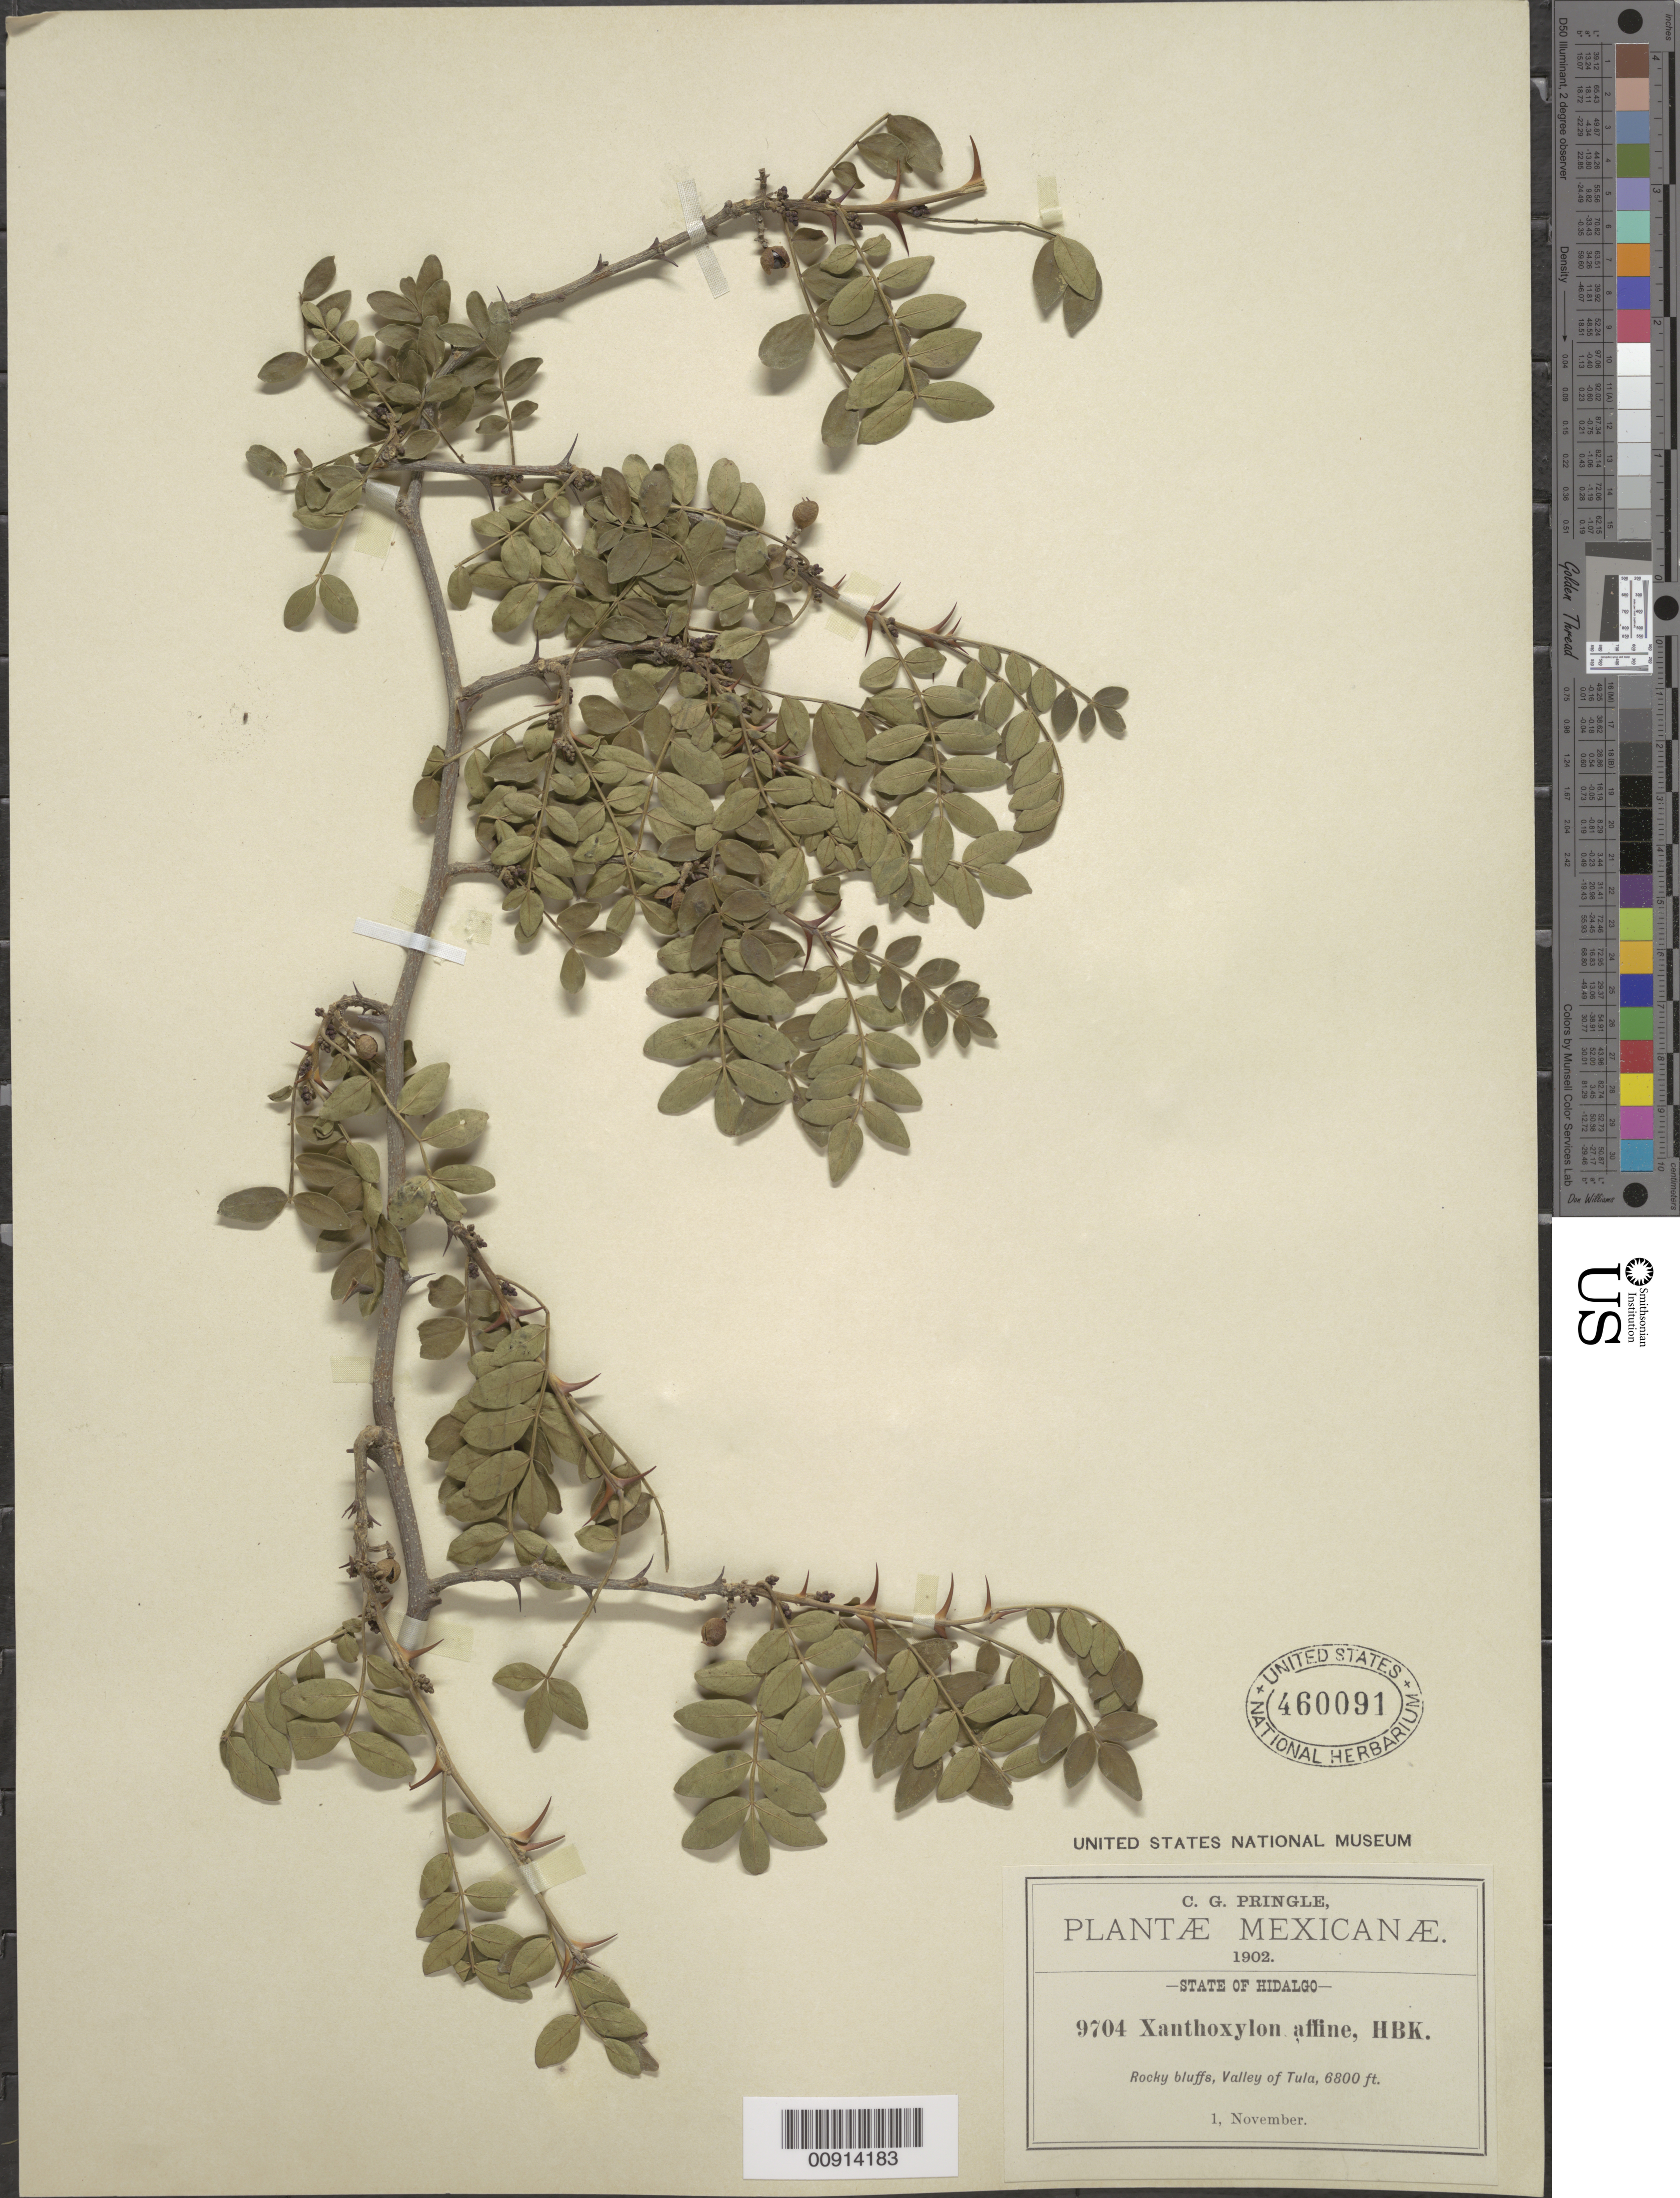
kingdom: Plantae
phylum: Tracheophyta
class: Magnoliopsida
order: Sapindales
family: Rutaceae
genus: Zanthoxylum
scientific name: Zanthoxylum affine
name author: Kunth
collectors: C. G. Pringle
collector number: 9704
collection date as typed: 01 Nov 1902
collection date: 1902-11-01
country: Mexico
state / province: Hidalgo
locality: Valley of Tula, State of Hidalgo.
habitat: Rocky bluffs.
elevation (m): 2073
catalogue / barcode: US 460091